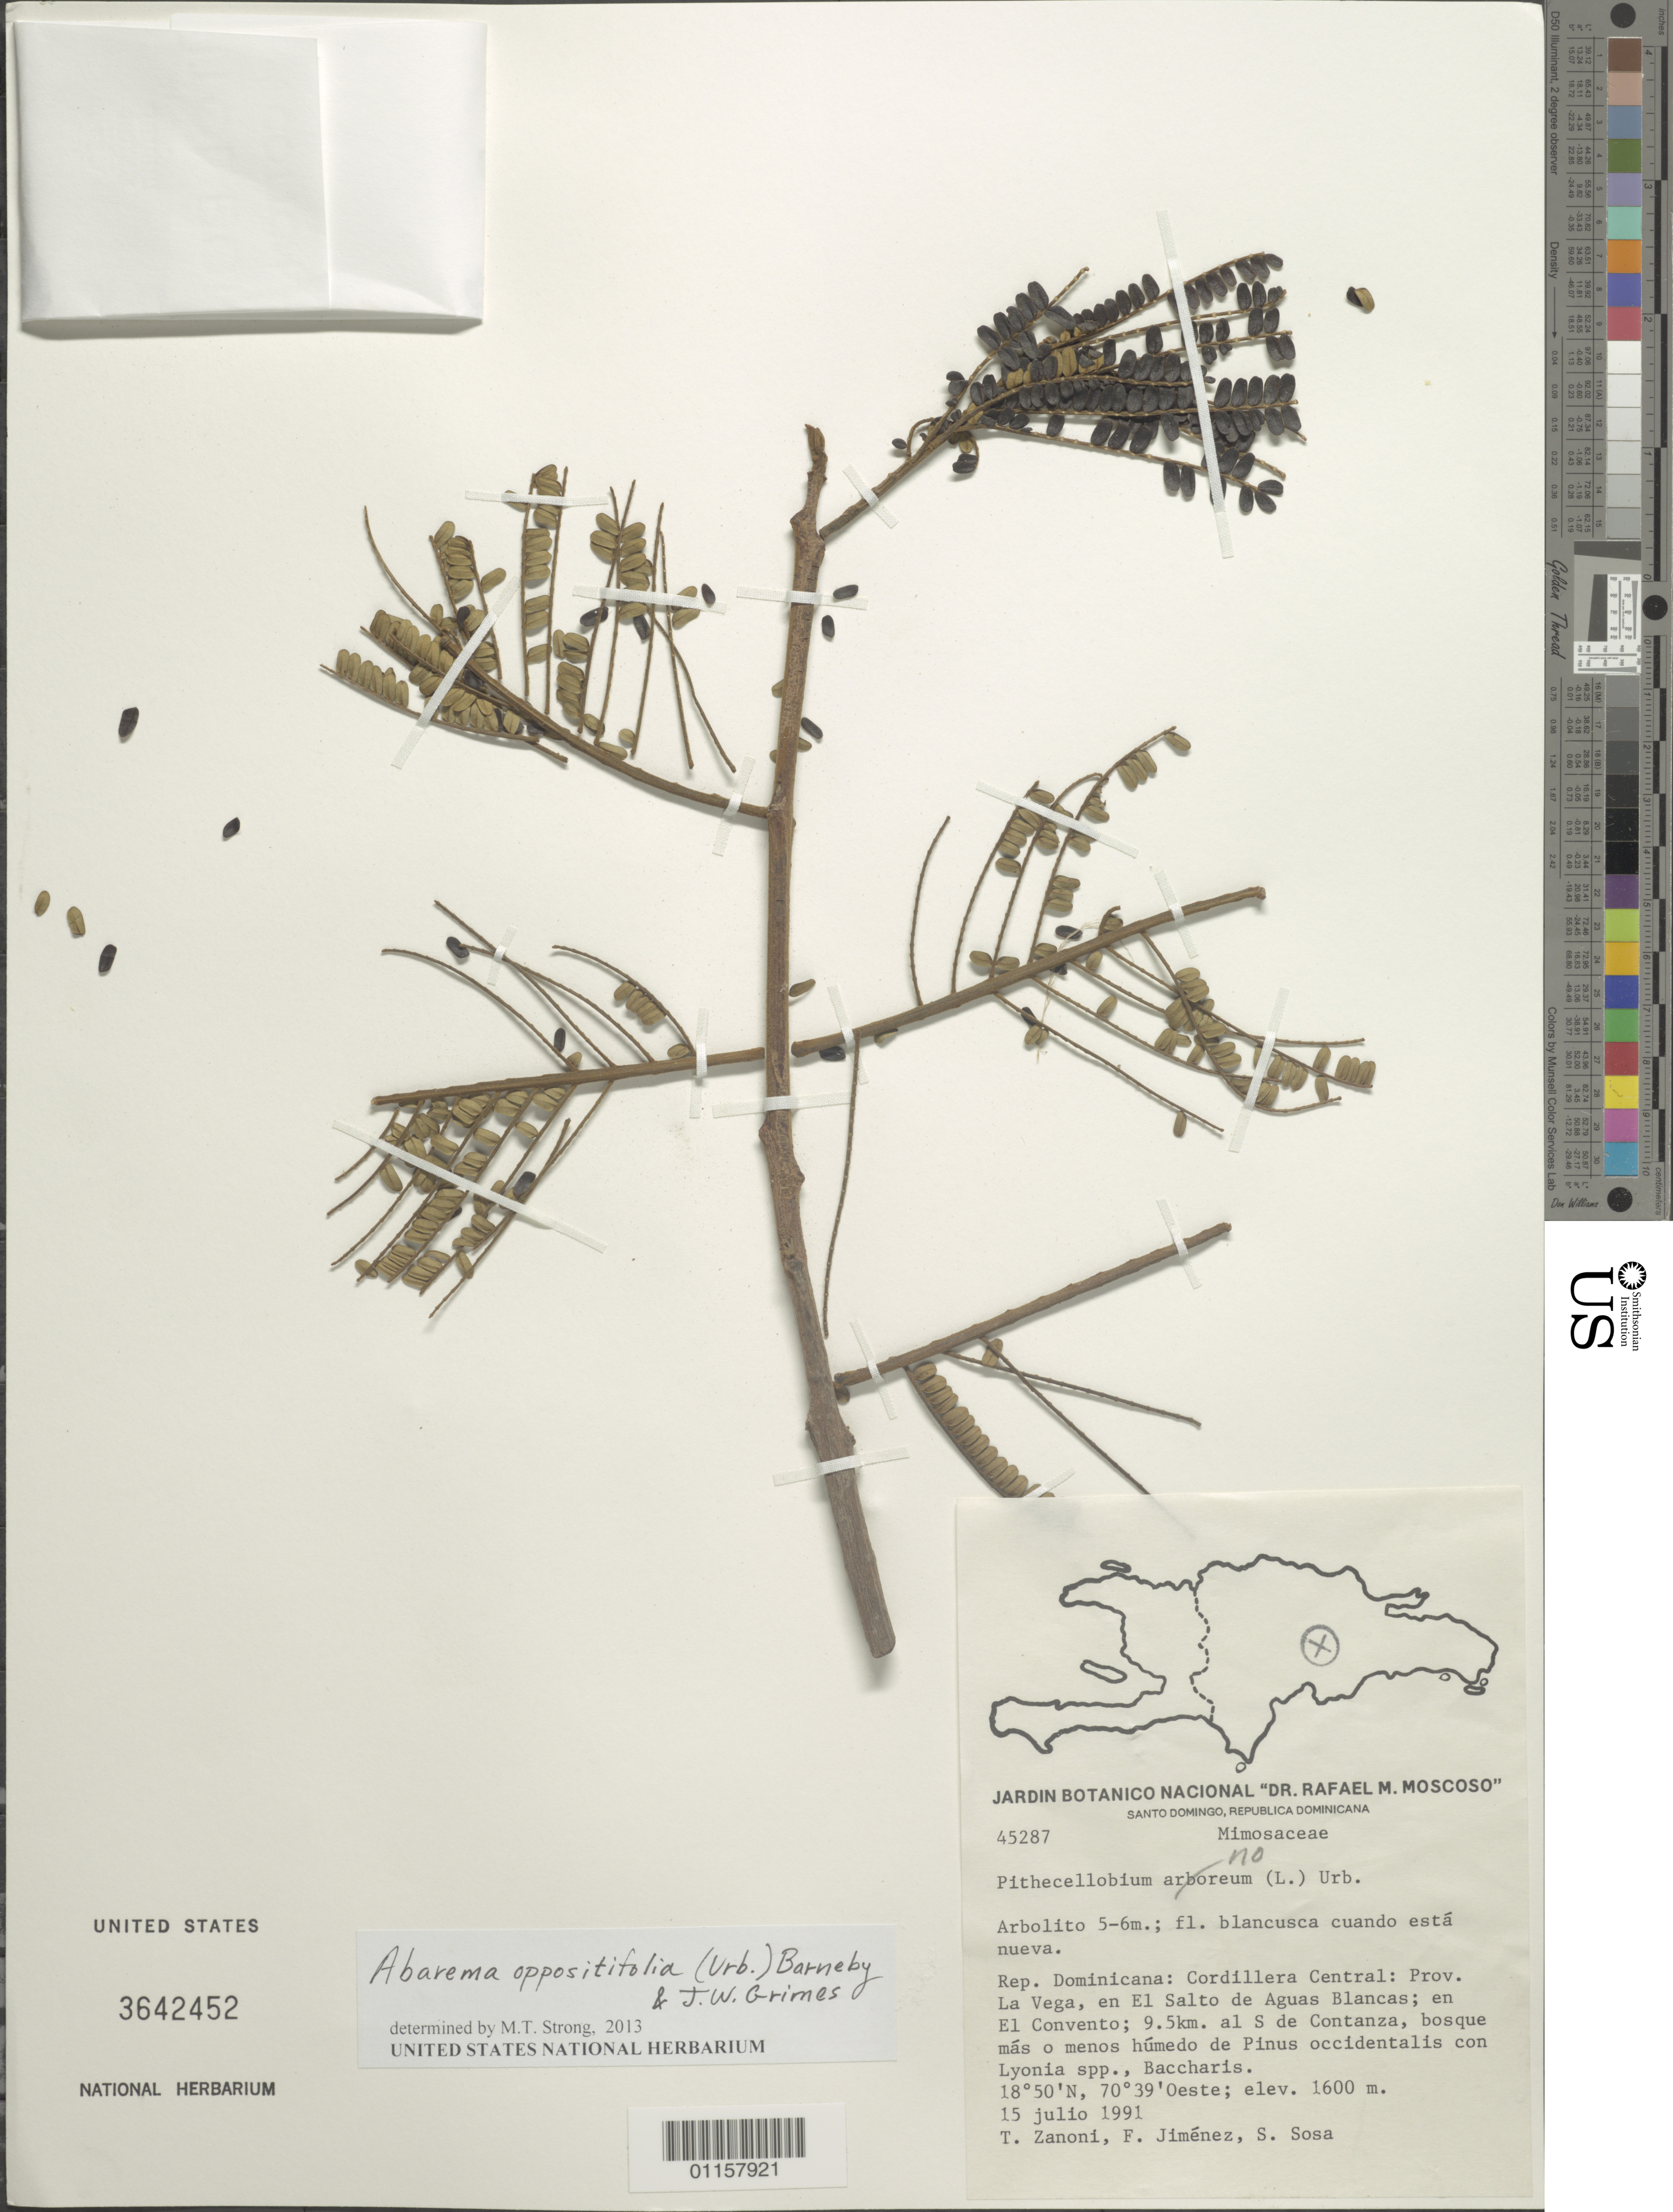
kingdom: Plantae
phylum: Tracheophyta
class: Magnoliopsida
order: Fabales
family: Fabaceae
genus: Jupunba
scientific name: Jupunba oppositifolia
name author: (Urb.) Britton & Rose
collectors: T. A. Zanoni, F. Jiménez & S. Sosa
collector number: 45287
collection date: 1991-07-15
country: Dominican Republic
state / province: La Vega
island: Hispaniola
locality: Cordillera Central, en El Salto de Aguas Blancas, en El Convento; 9.5 km al S de Constanza.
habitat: Bosque más o menos húmedo de Pinus occidentalis con Lyonia spp., Baccharis.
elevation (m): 1600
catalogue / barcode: US 3642452